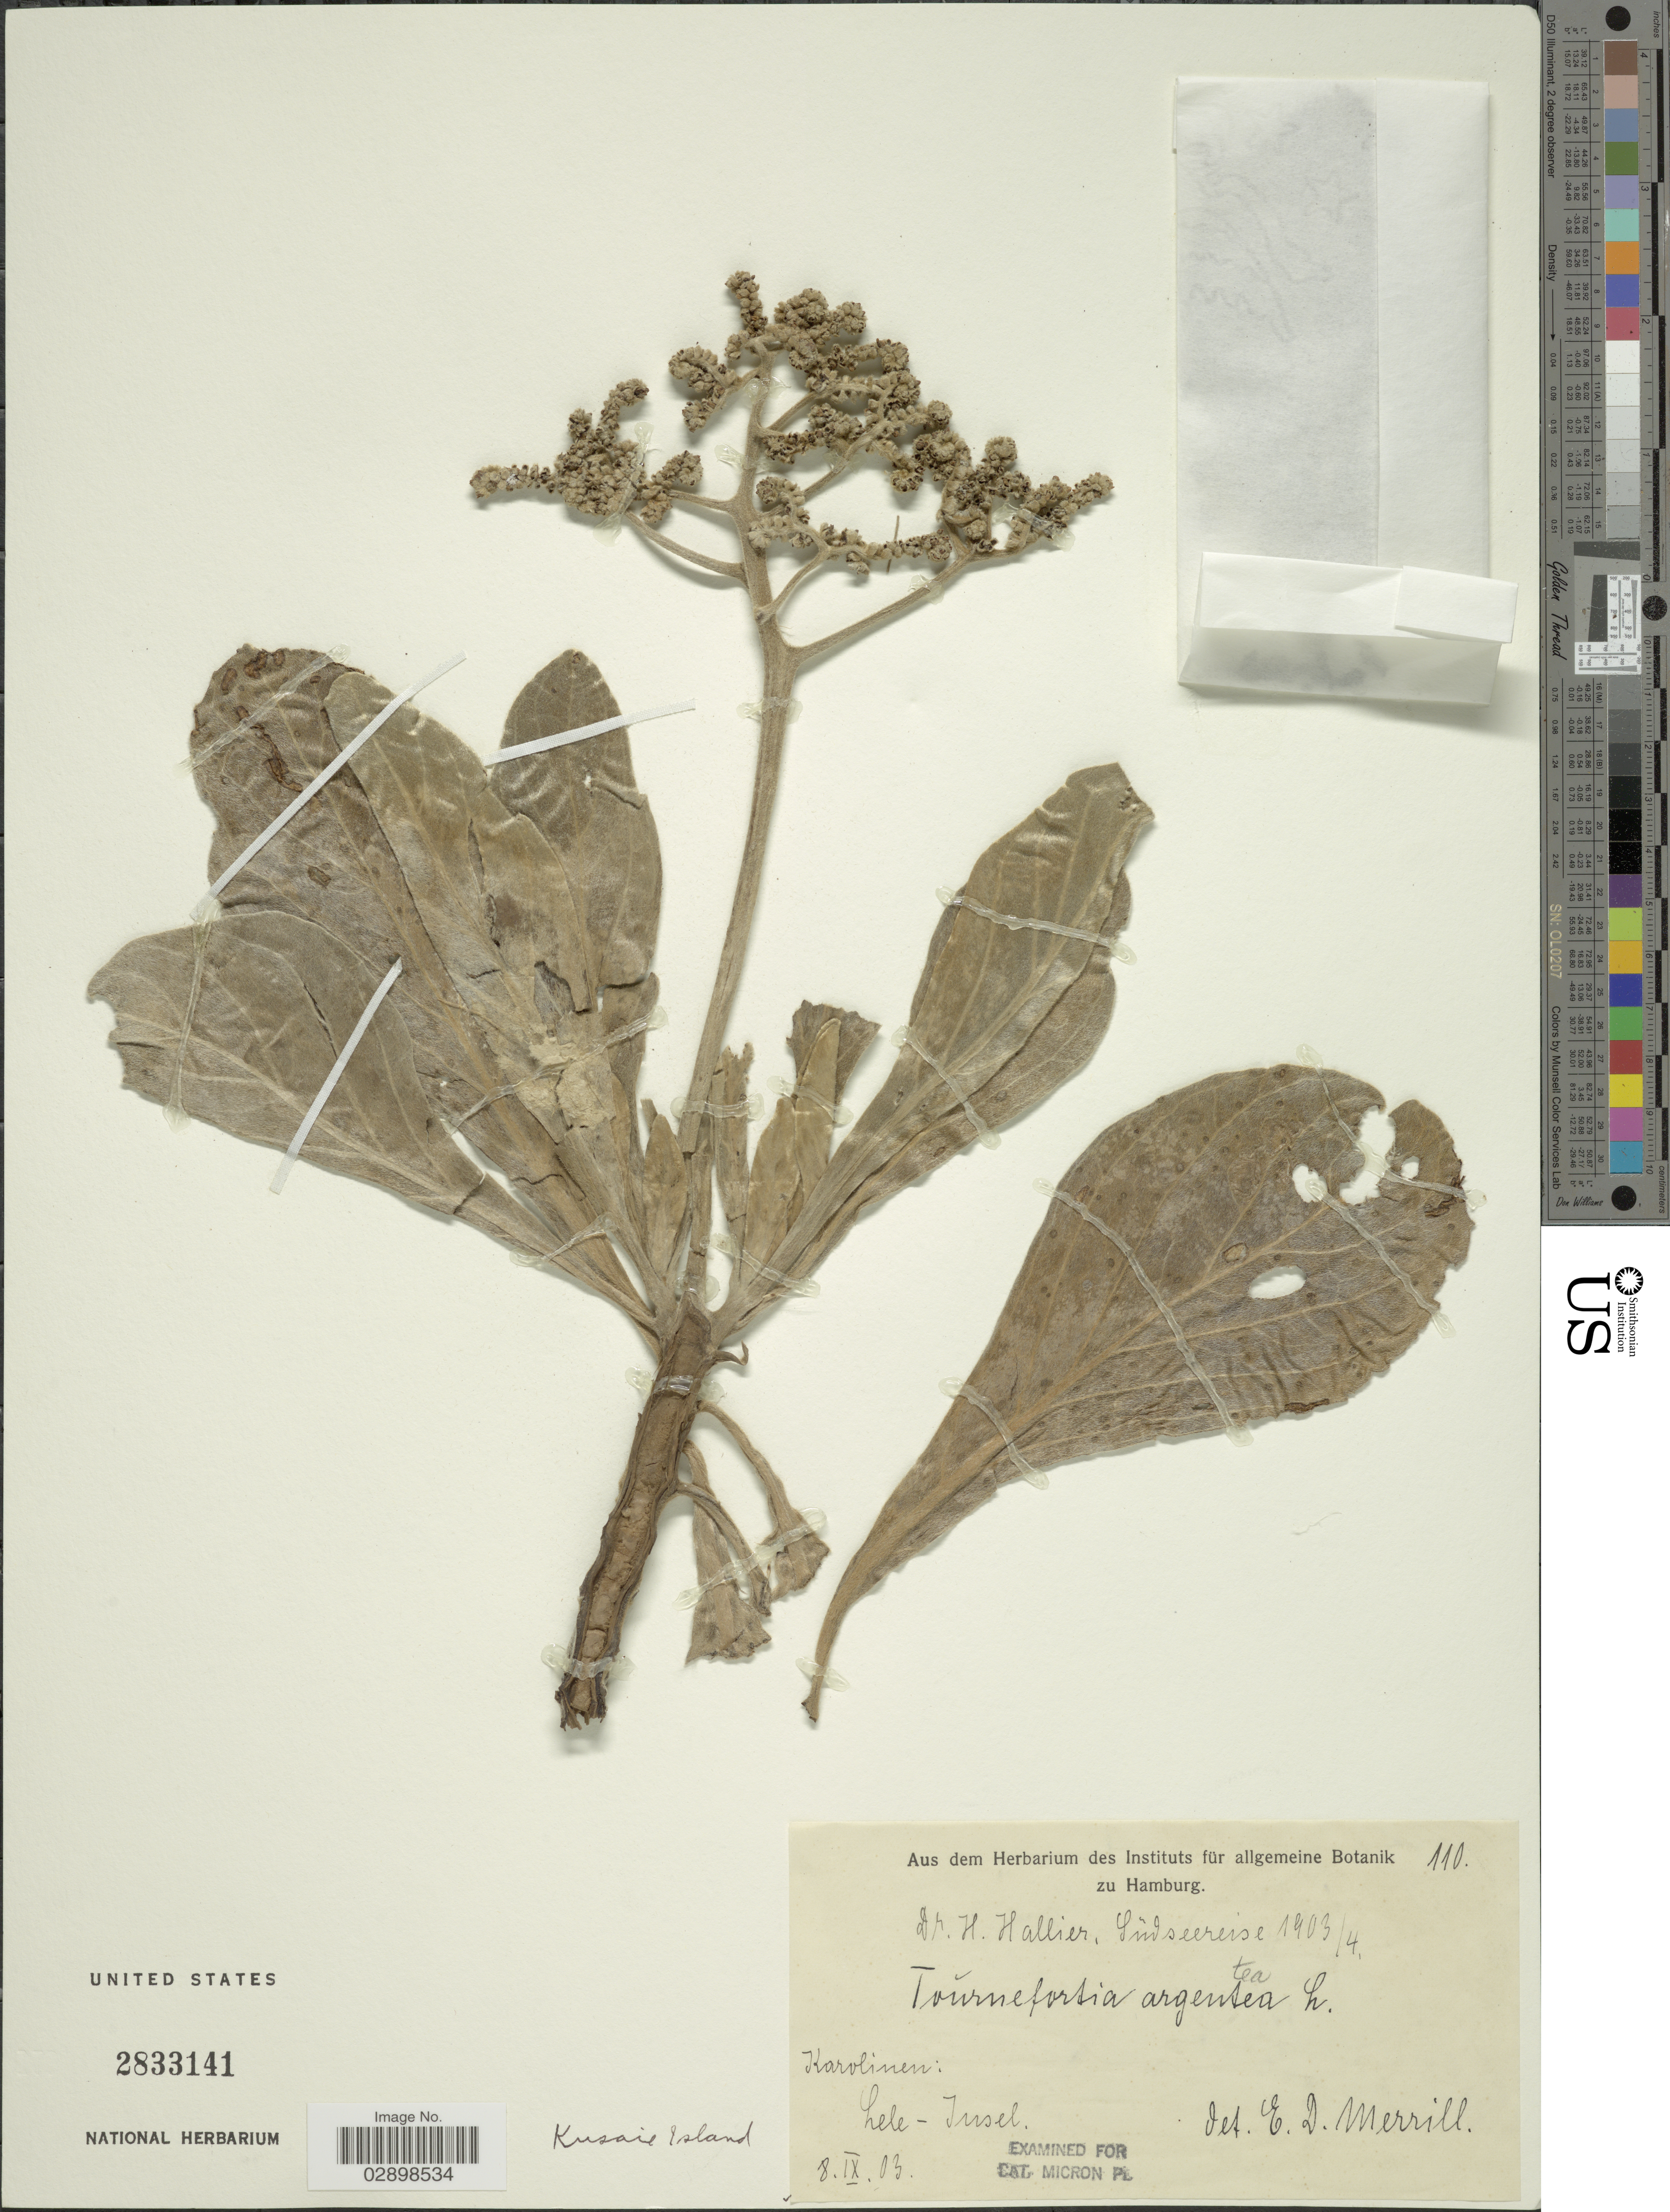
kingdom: Plantae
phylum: Tracheophyta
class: Magnoliopsida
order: Boraginales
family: Heliotropiaceae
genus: Heliotropium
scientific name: Heliotropium arboreum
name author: (Blanco) Mabberley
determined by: Wagner, W. L., (BOT), Smithsonian Institution - National Museum of Natural History (UNITED STATES)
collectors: H. G. Hallier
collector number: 110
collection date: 1903-09-08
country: Micronesia, Federated States of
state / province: Kosrae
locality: Karolinen: Lele-Tusel [interpreted]. Kusaie Island.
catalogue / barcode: US 2833141